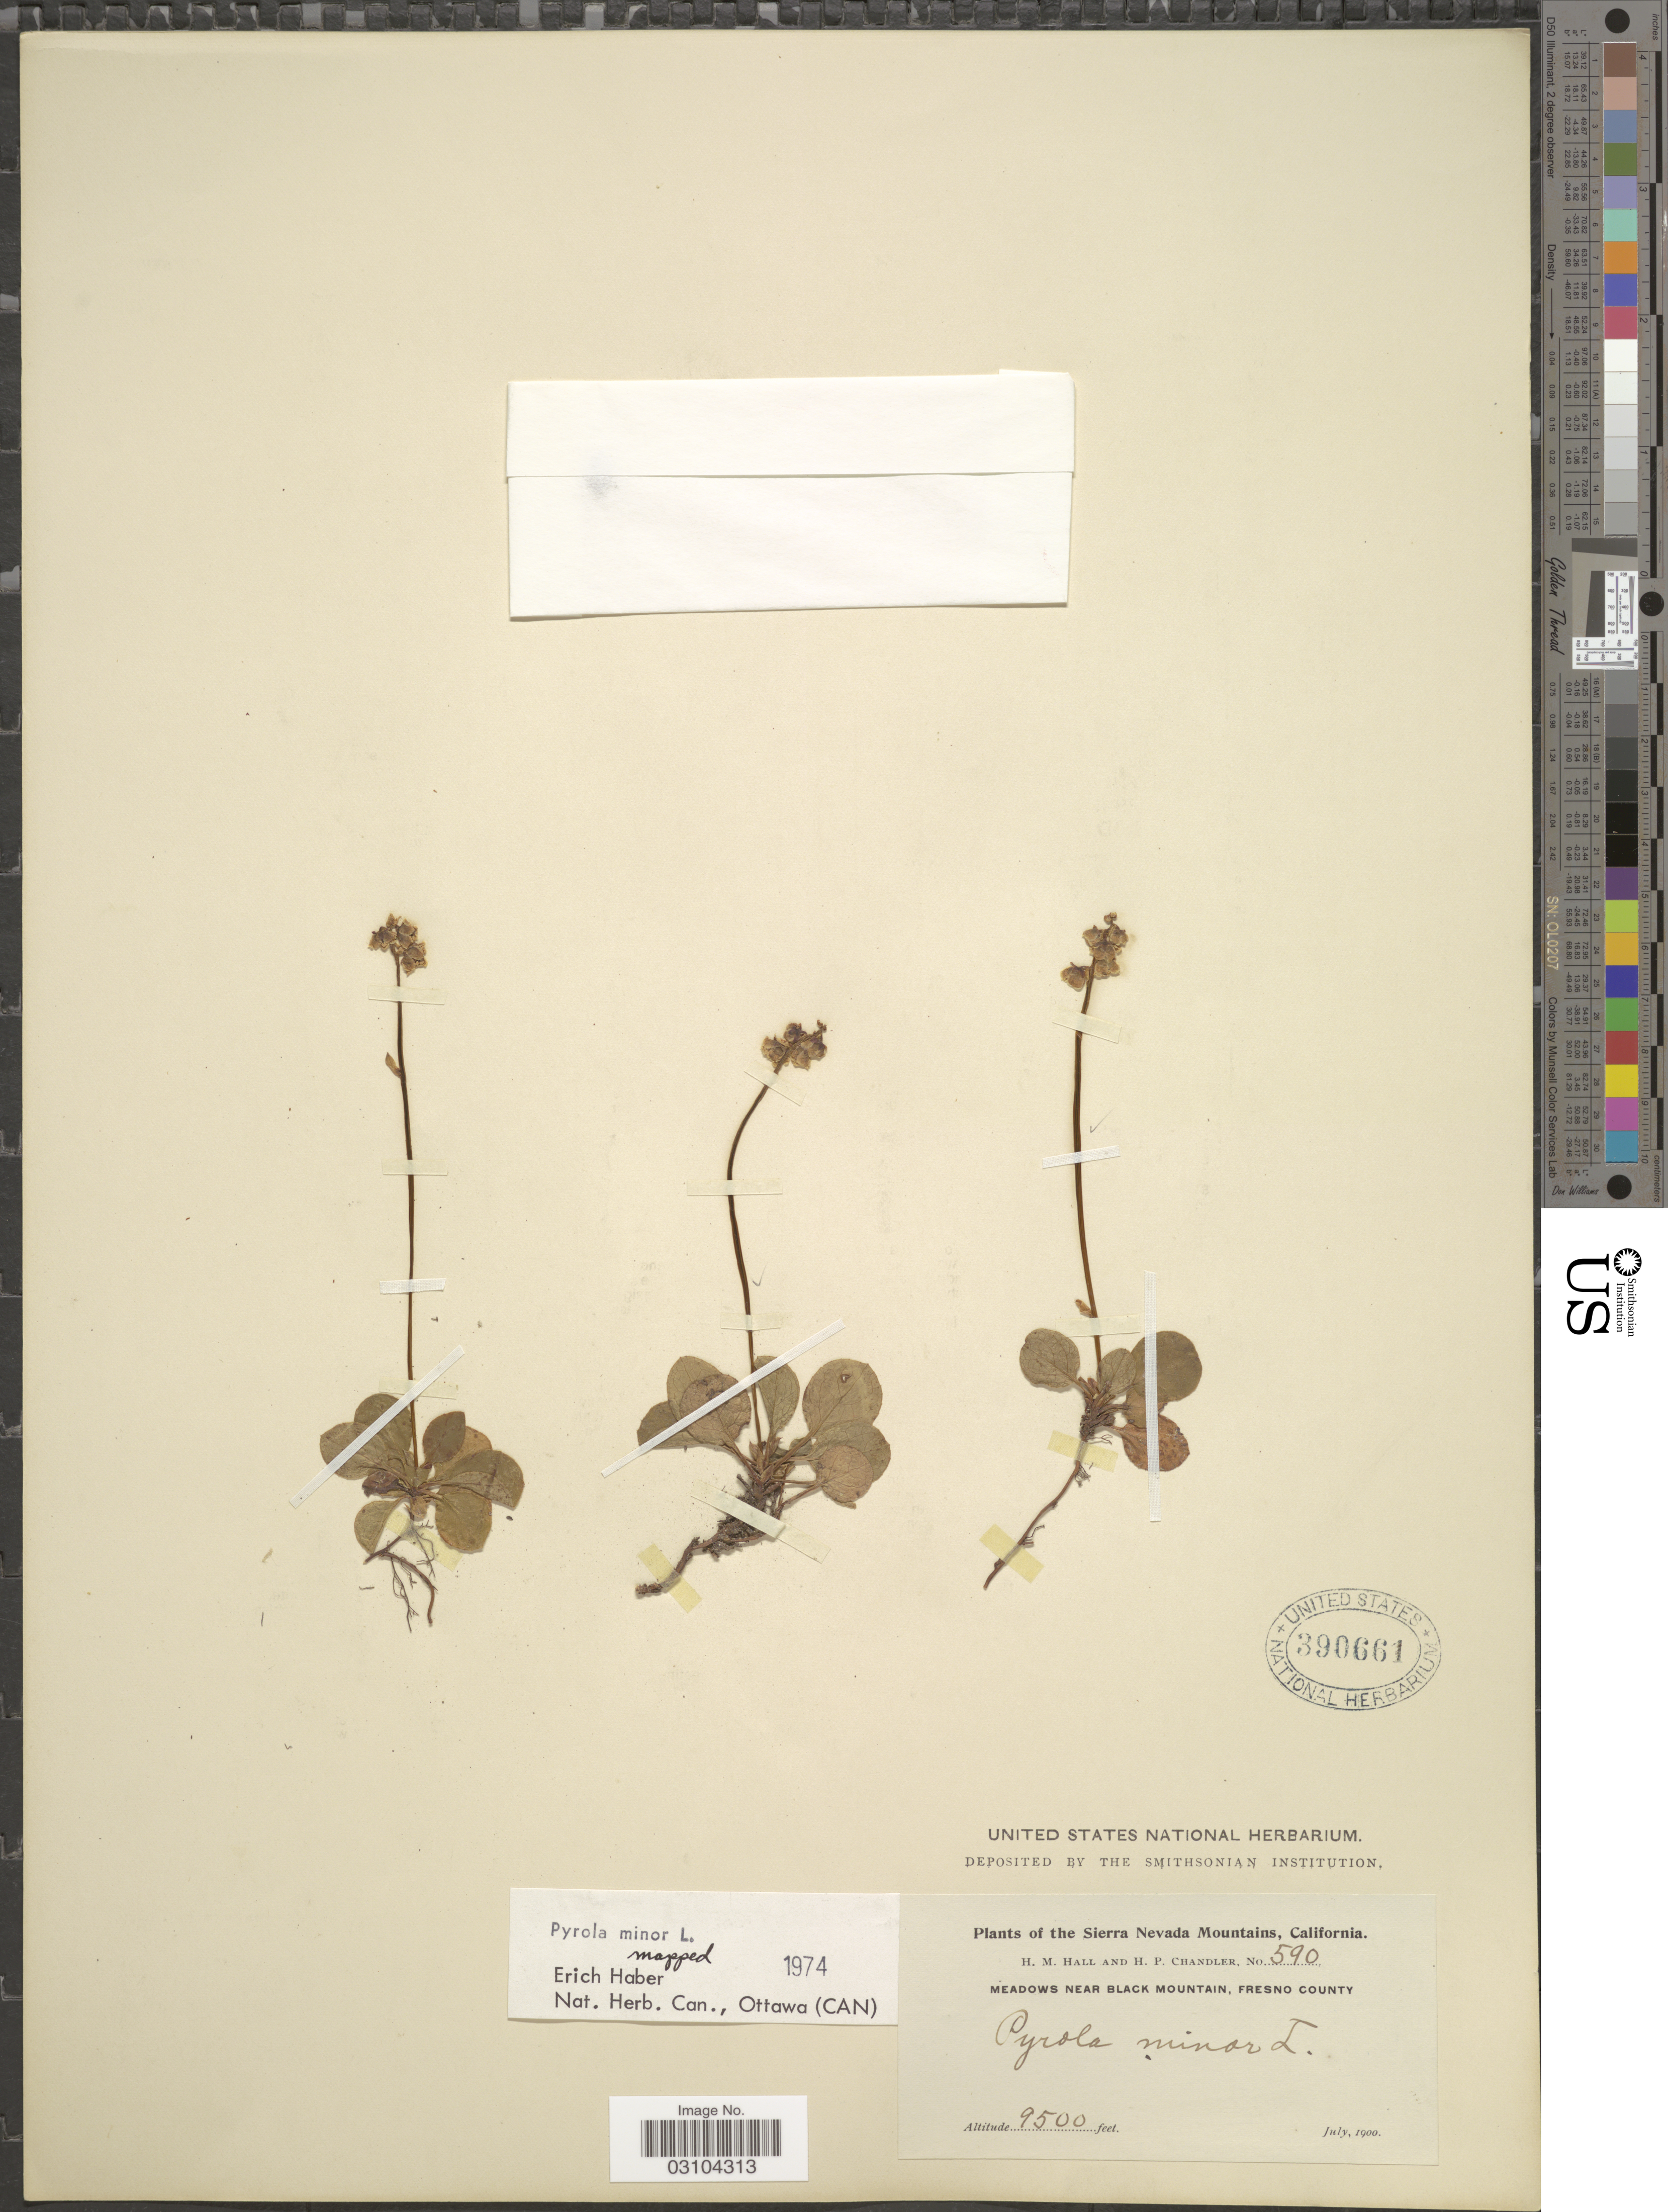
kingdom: Plantae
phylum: Tracheophyta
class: Magnoliopsida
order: Ericales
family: Ericaceae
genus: Pyrola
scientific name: Pyrola minor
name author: L.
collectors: H. M. Hall & H. Chandler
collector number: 590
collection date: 1900-07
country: United States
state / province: California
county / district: Fresno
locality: The Sierra Nevada Mountains, Meadows near Black Mountain, Fresno County.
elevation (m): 2896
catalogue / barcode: US 390661